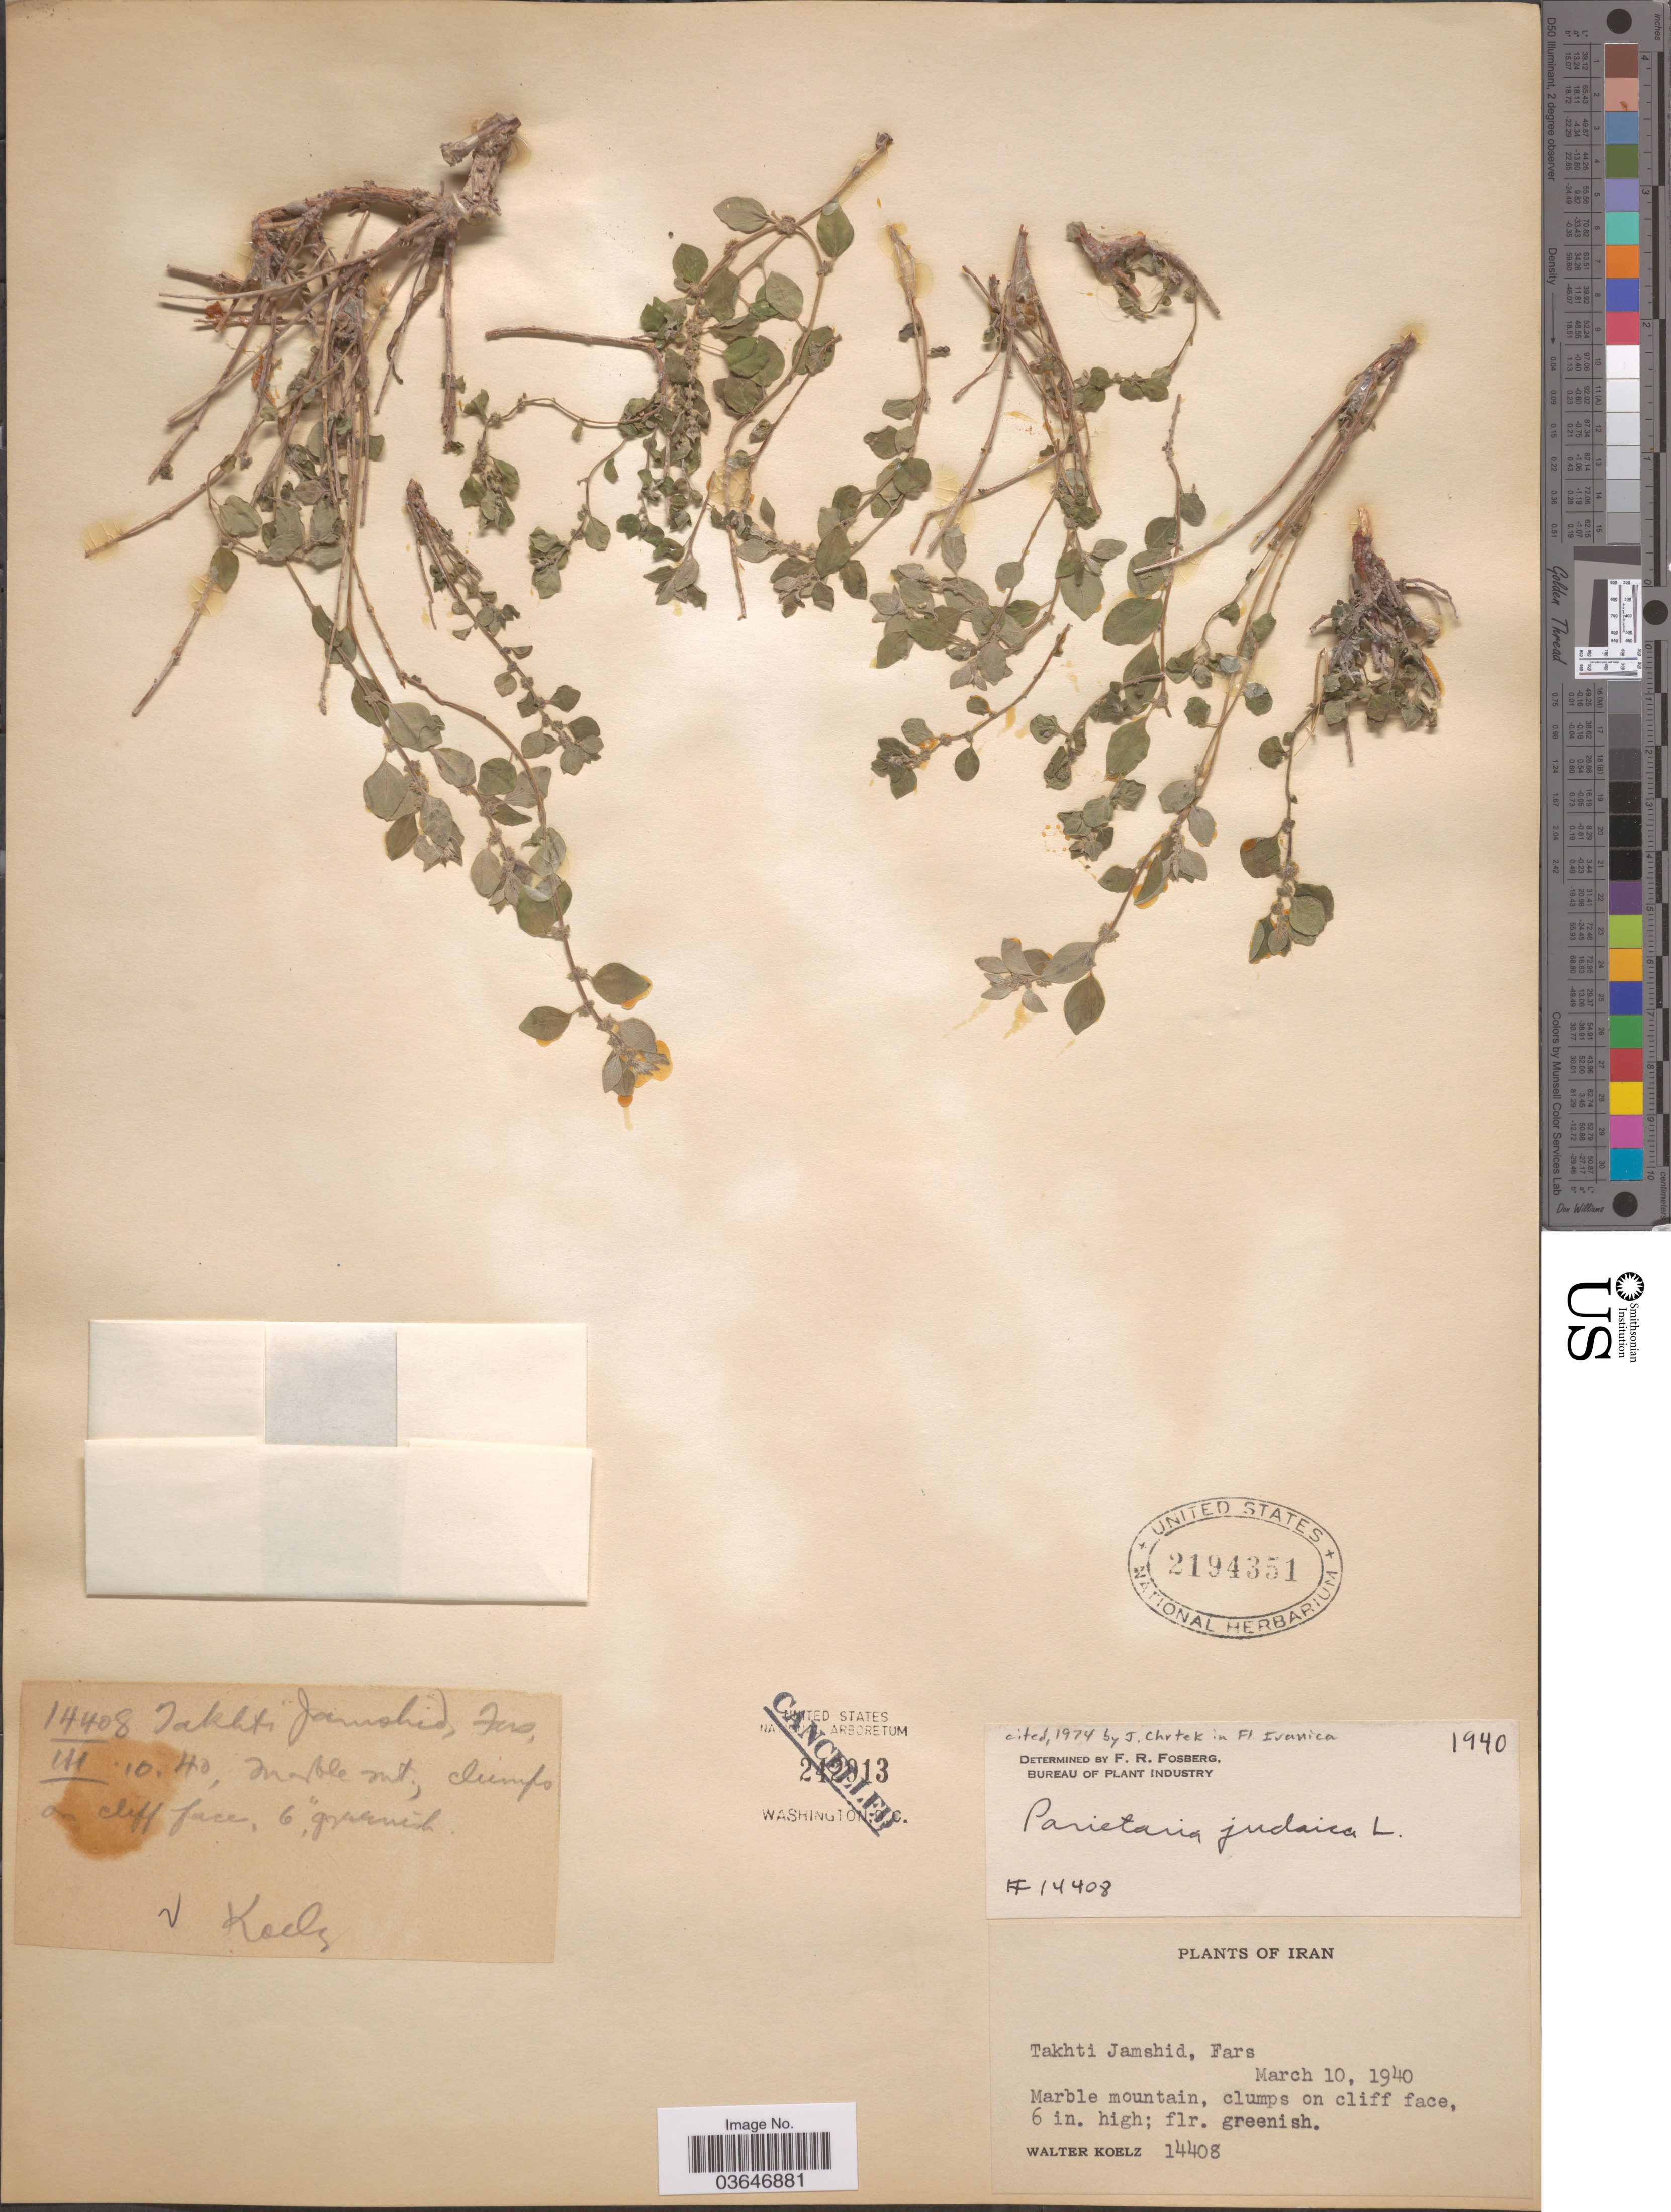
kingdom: Plantae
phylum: Tracheophyta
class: Magnoliopsida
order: Rosales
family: Urticaceae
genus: Parietaria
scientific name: Parietaria judaica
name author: L.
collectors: W. N. Koelz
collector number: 14408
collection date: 1940-03-10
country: Iran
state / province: Fars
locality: Takhti Jamshid.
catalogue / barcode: US 2194351